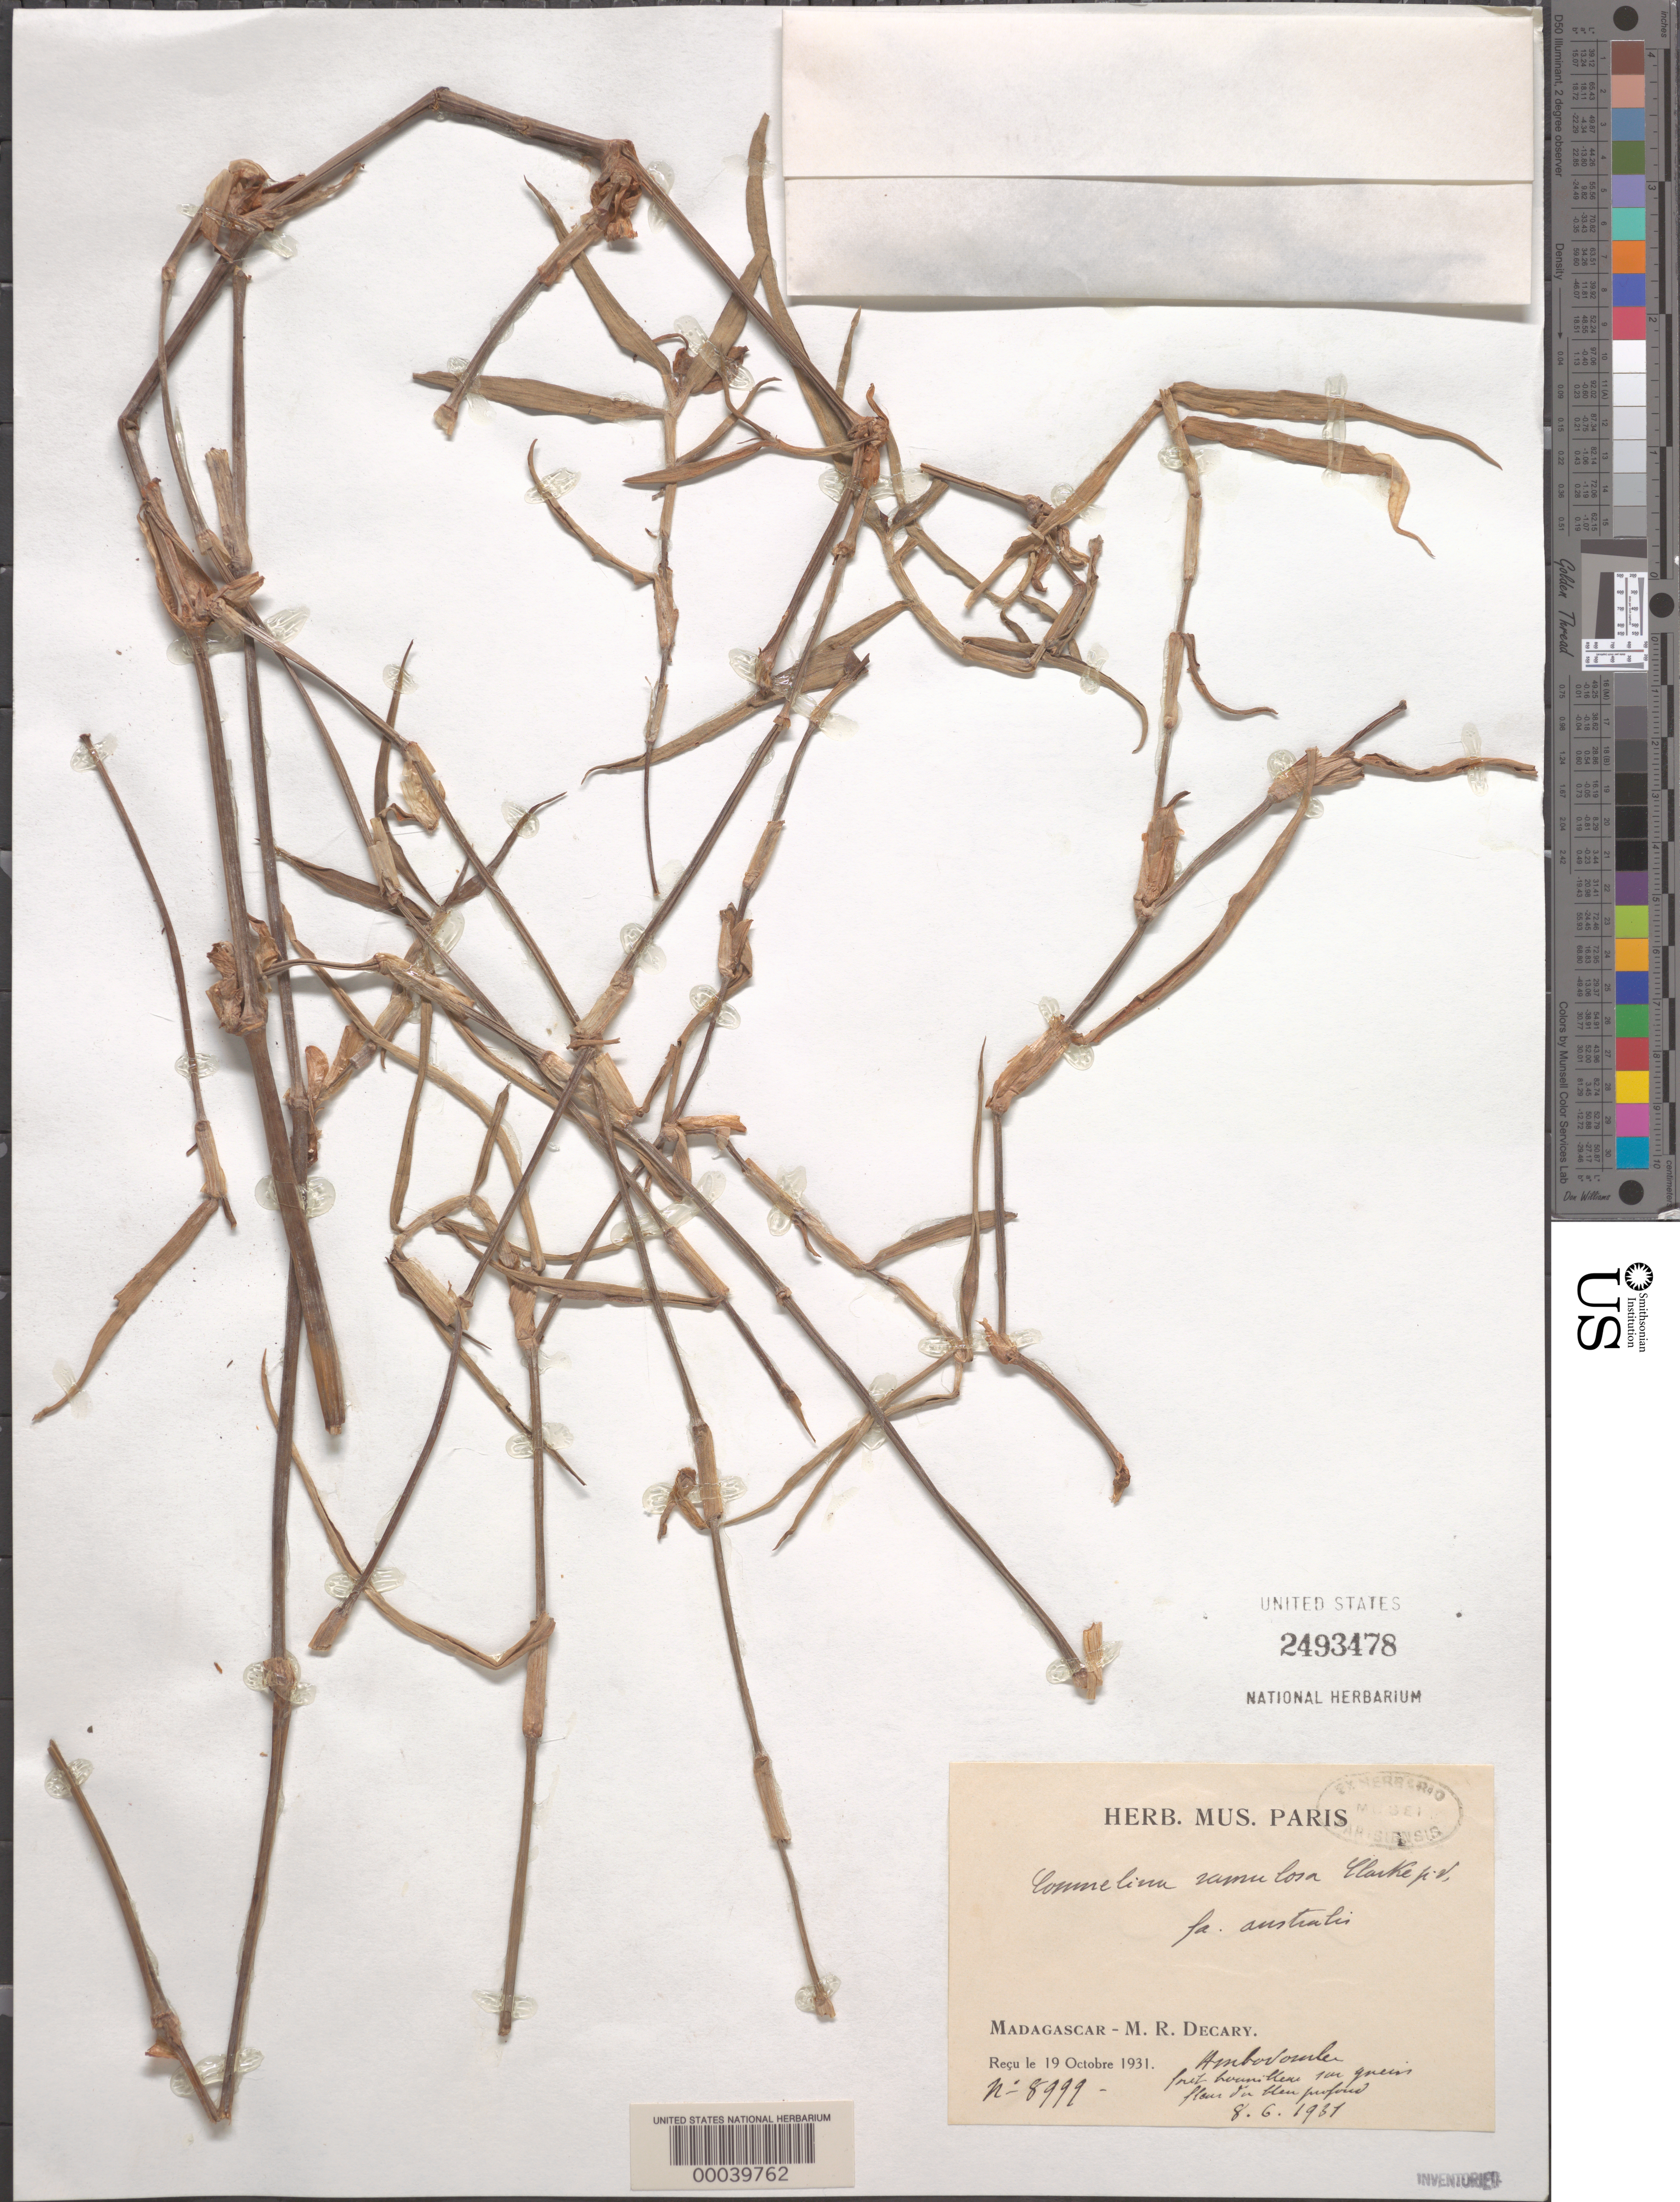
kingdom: Plantae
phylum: Tracheophyta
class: Liliopsida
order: Commelinales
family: Commelinaceae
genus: Commelina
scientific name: Commelina ramulosa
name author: (C.B. Clarke) H. Perrier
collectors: R. Decary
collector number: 8999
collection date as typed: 08 Jun 1931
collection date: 1931-06-08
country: Madagascar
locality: Ambovombe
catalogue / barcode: US 2493478